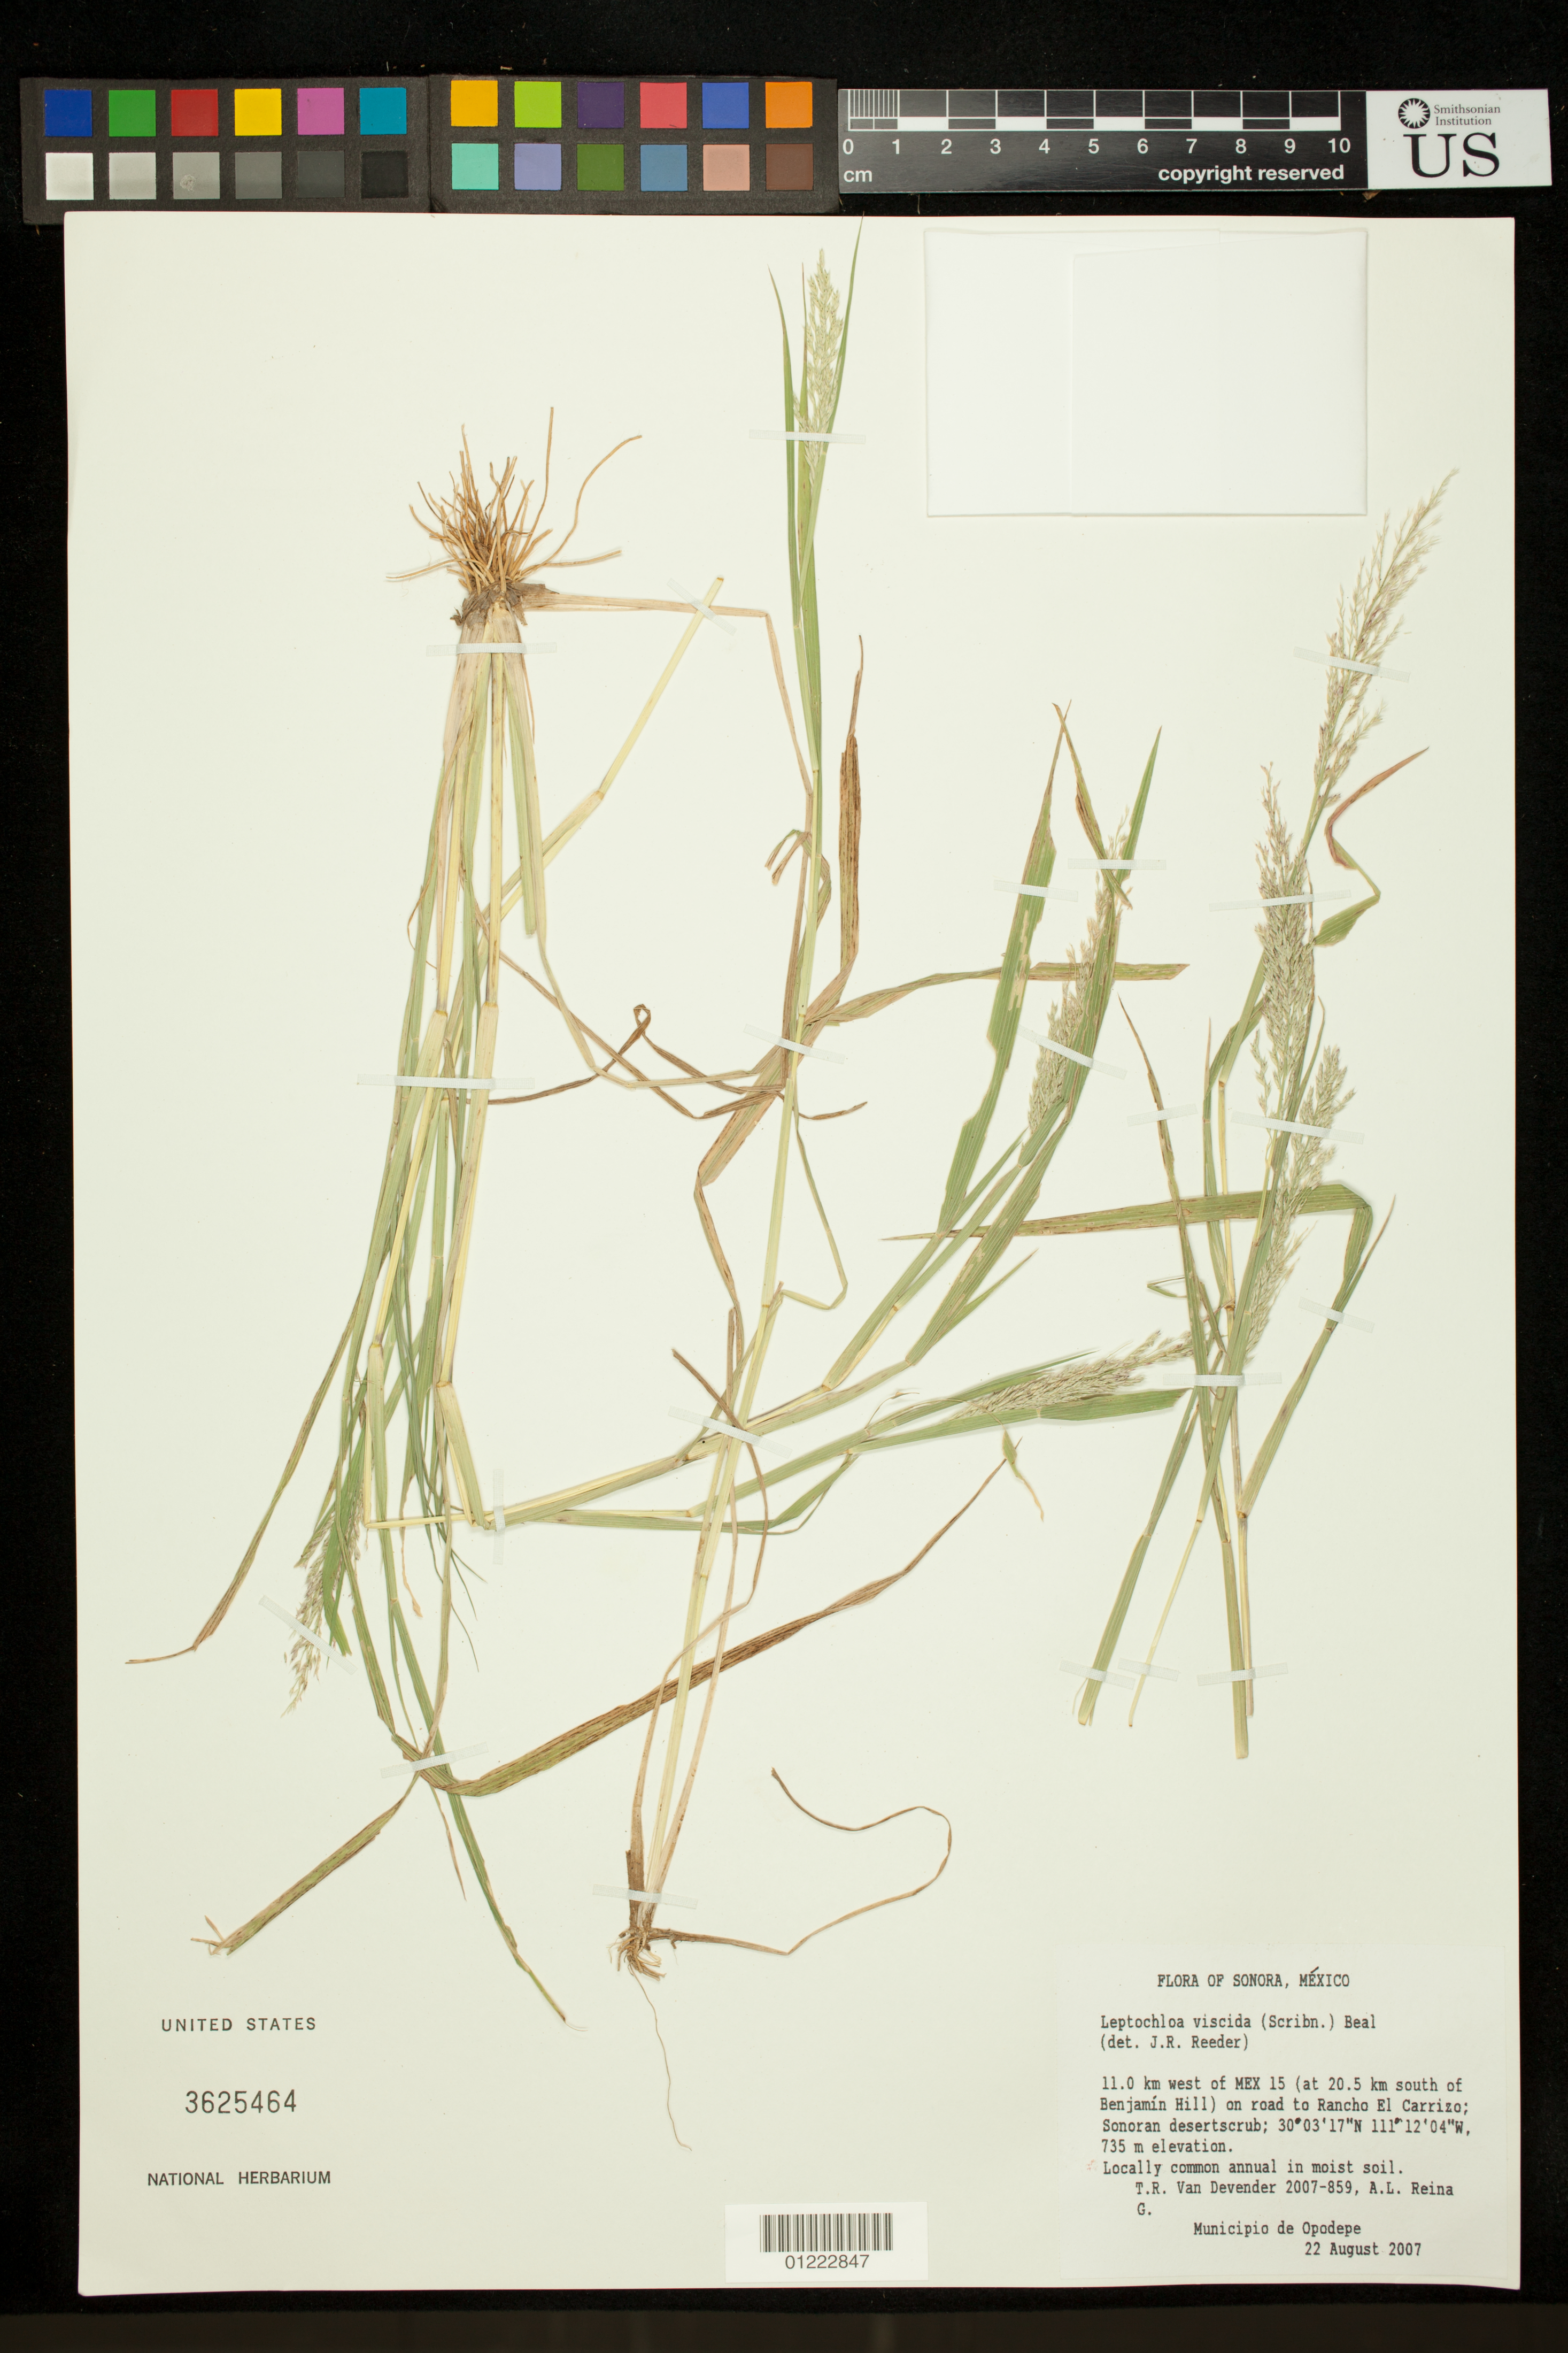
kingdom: Plantae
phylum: Tracheophyta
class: Liliopsida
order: Poales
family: Poaceae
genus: Dinebra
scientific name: Dinebra viscida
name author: (Scribn.) P.M. Peterson & N. Snow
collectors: T. R. Van Devender & A. L. Reina G.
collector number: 2007-859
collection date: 2007-08-22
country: Mexico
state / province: Sonora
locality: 11.0 km west of MEX 15 (at 20.5 km south of Benjamín Hill) on road to Rancho El Carrizo; Sonoran desertscrub;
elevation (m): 735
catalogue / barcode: US 3625464